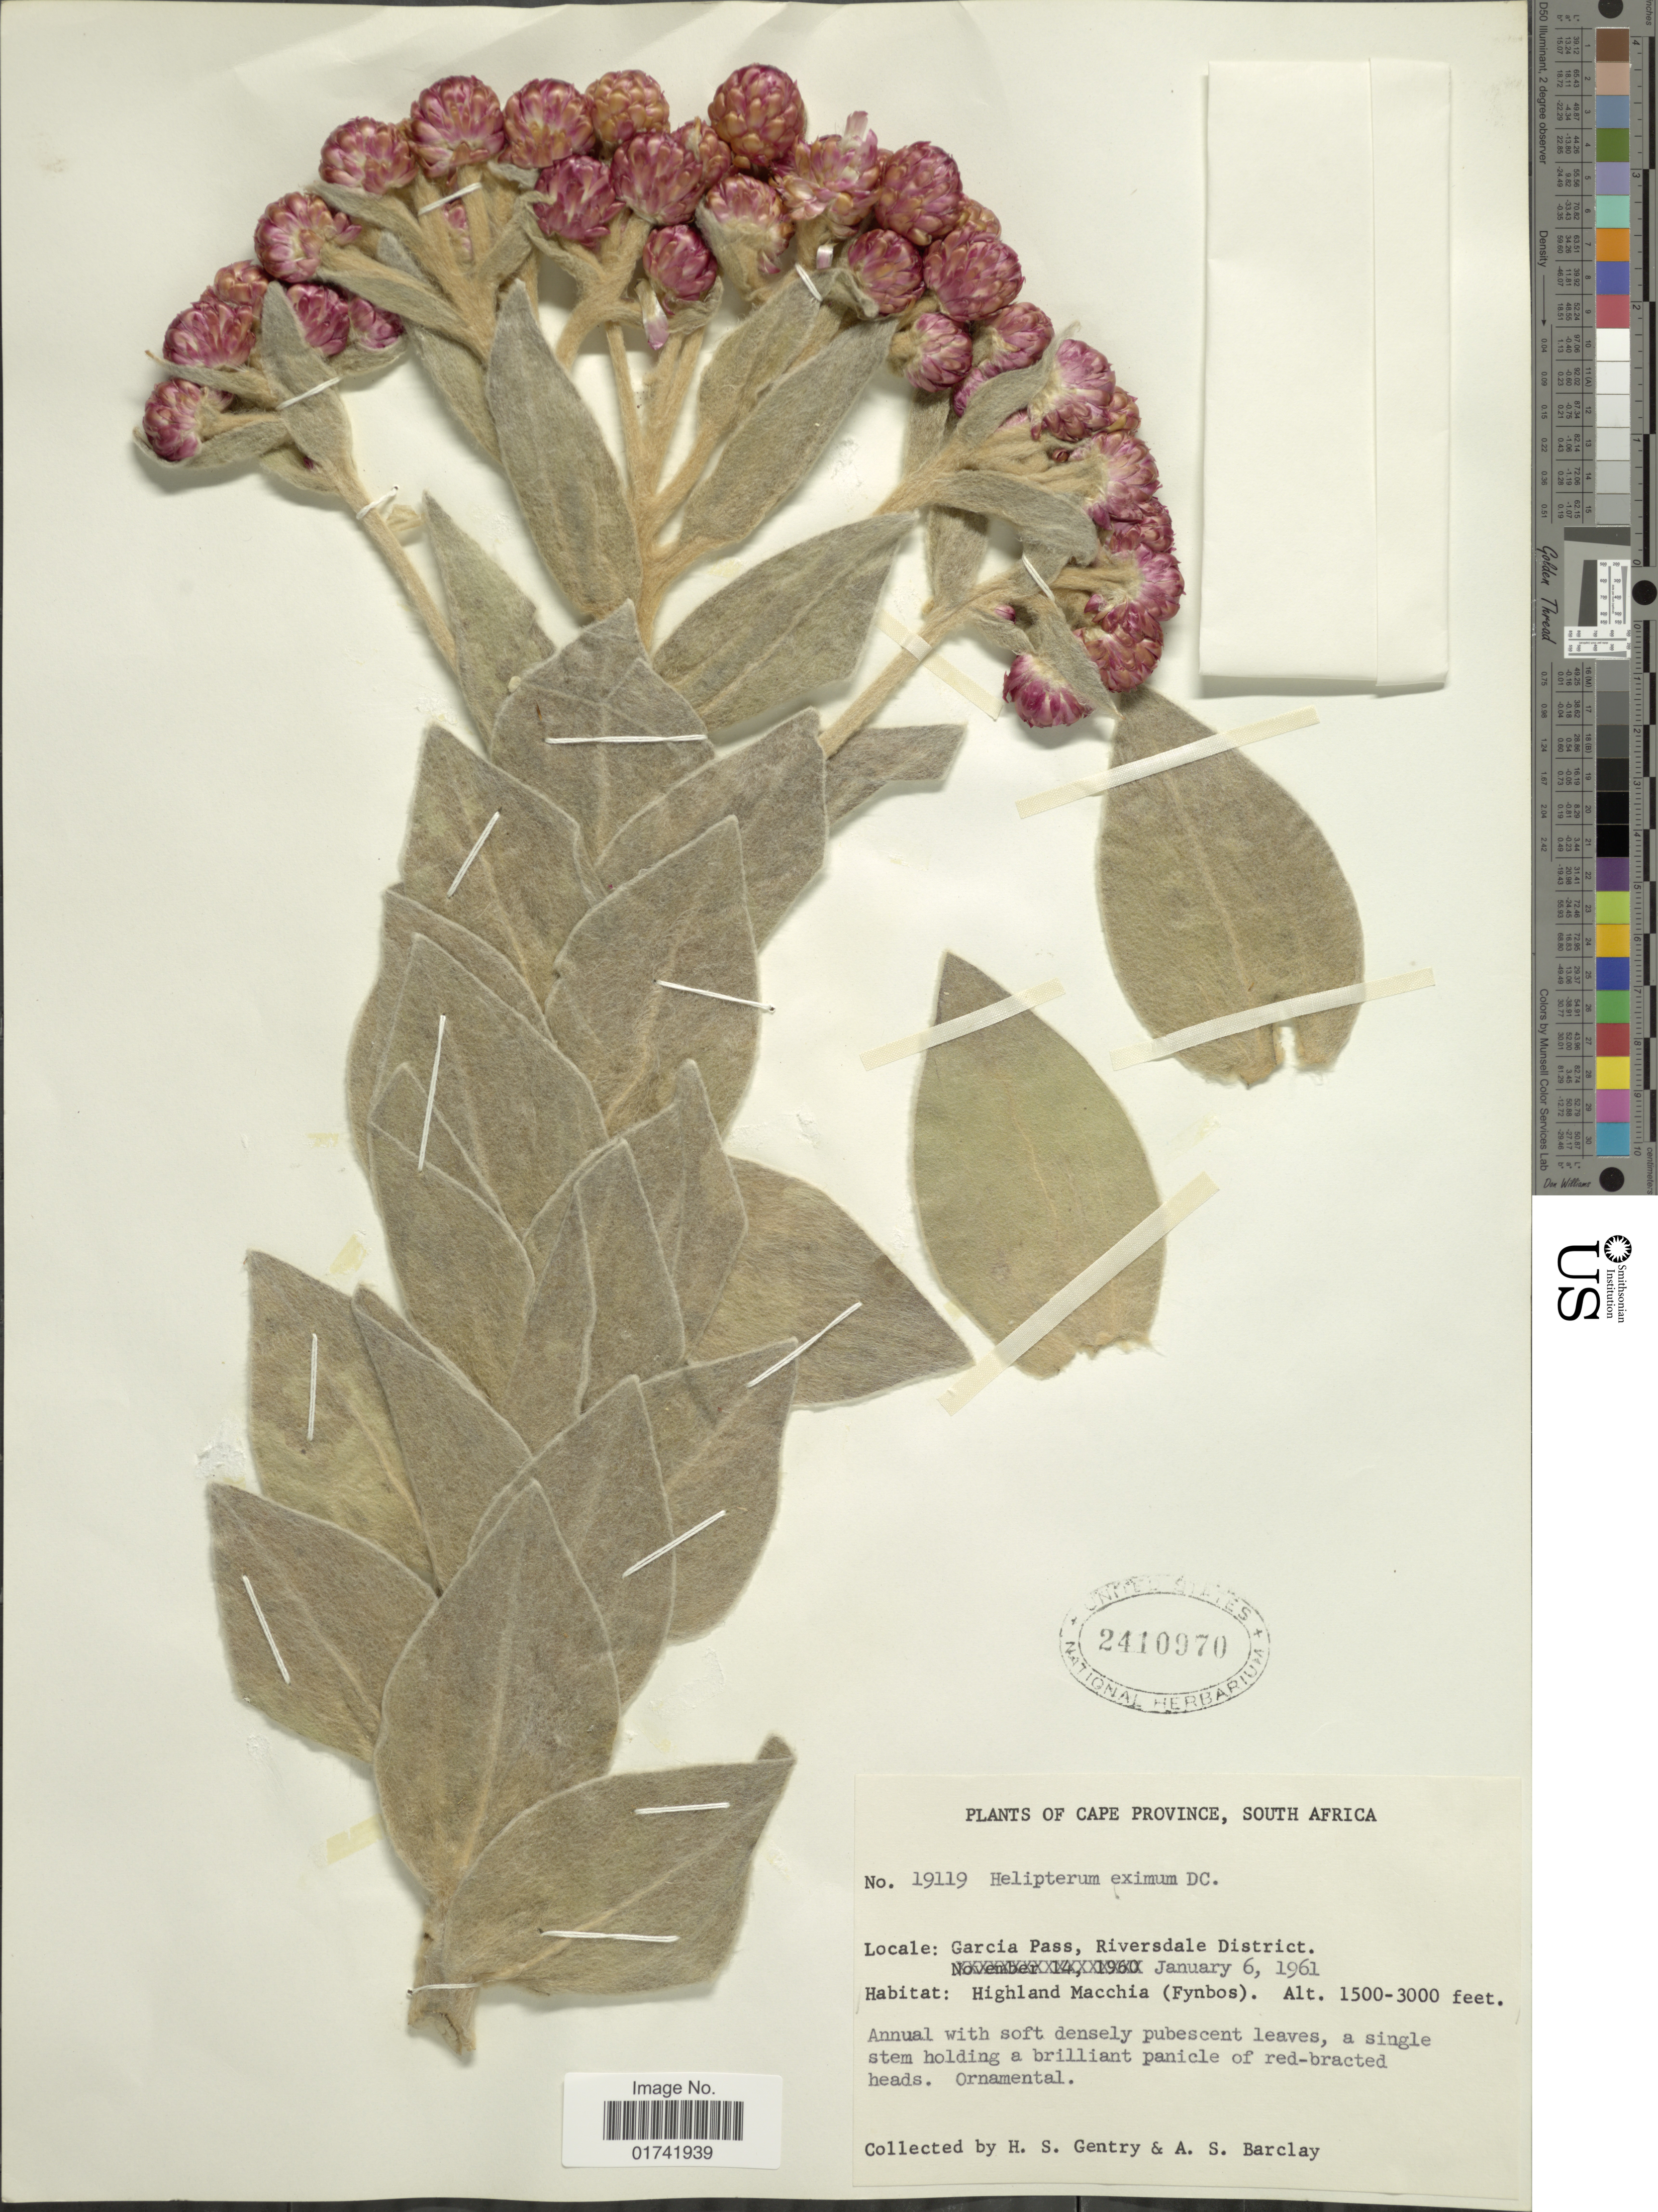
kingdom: Plantae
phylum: Tracheophyta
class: Magnoliopsida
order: Asterales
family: Asteraceae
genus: Helipterum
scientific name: Helipterum eximium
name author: (L.) DC.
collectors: H. S. Gentry & A. S. Barclay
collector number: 19119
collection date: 1961-01-06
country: South Africa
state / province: Western Cape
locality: Garcia Pass, Riversdale District.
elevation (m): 457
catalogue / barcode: US 2410970